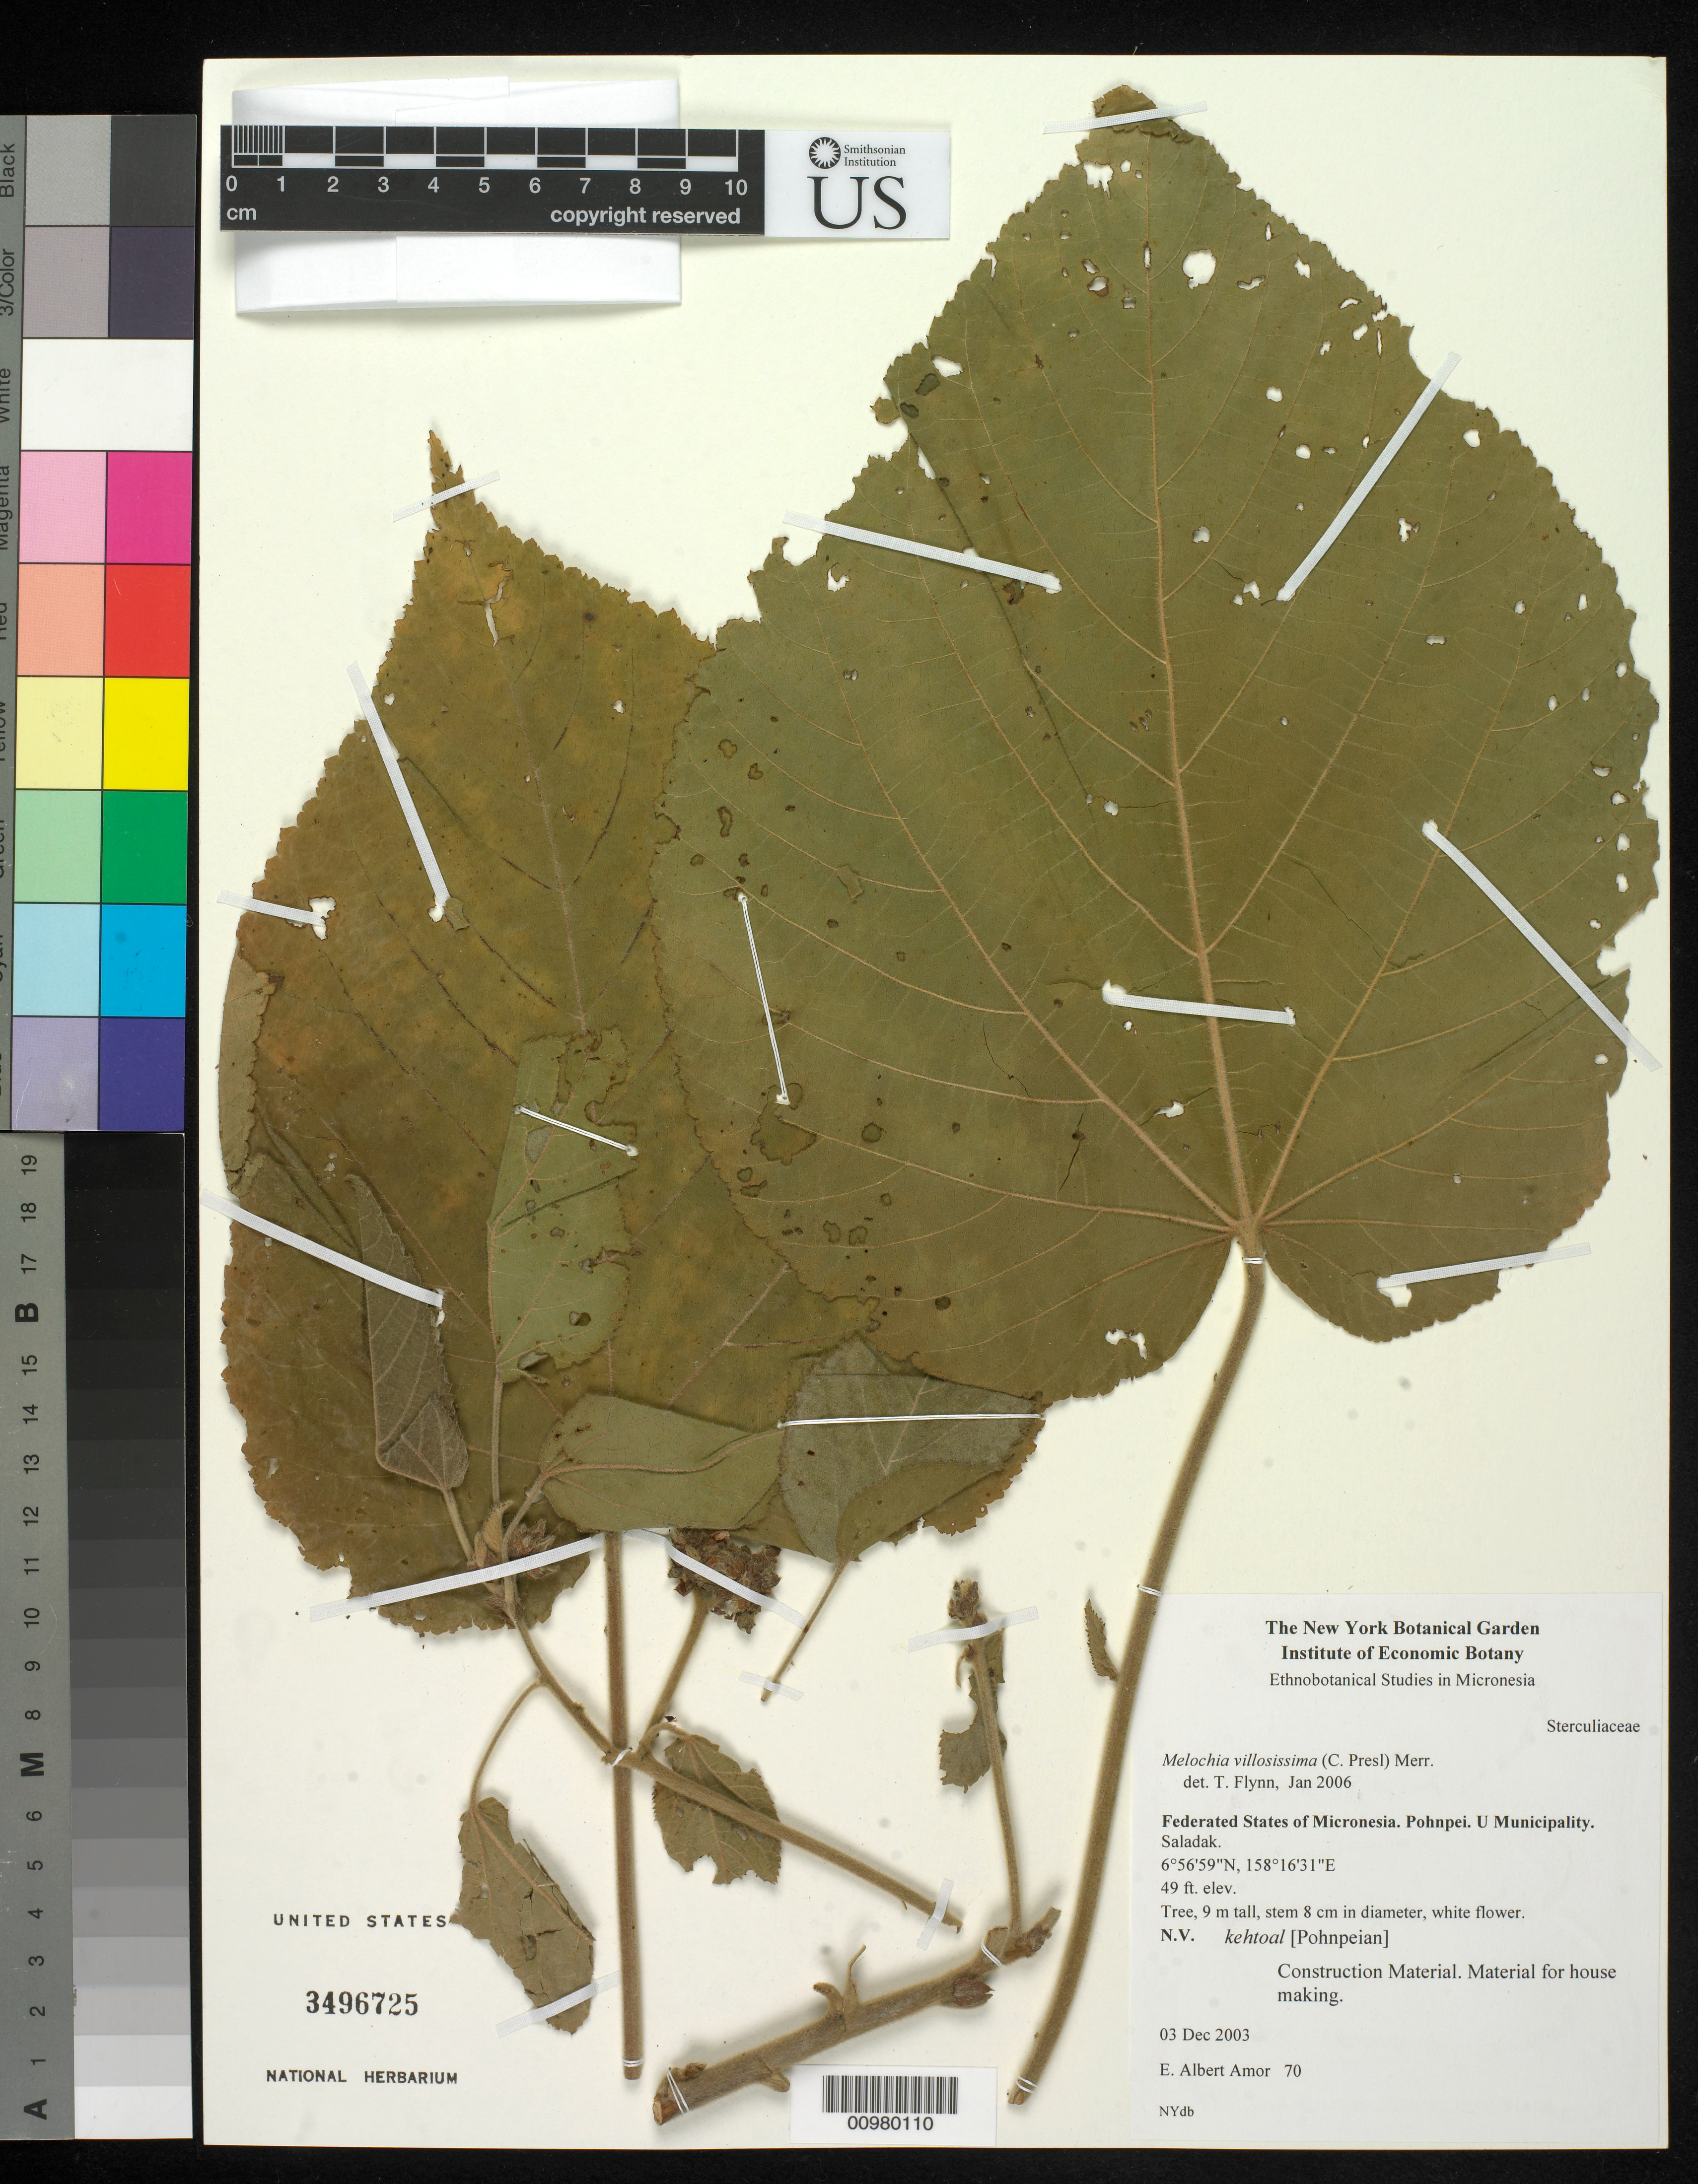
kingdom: Plantae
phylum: Tracheophyta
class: Magnoliopsida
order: Malvales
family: Malvaceae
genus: Melochia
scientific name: Melochia villosissima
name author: (C. Presl) Merr.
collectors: E. A. Amor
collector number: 70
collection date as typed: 03 Dec 2003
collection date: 2003-12-03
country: Micronesia, Federated States of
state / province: Pohnpei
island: Pohnpei [Ponape]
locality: Saladak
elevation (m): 15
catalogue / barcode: US 3496725